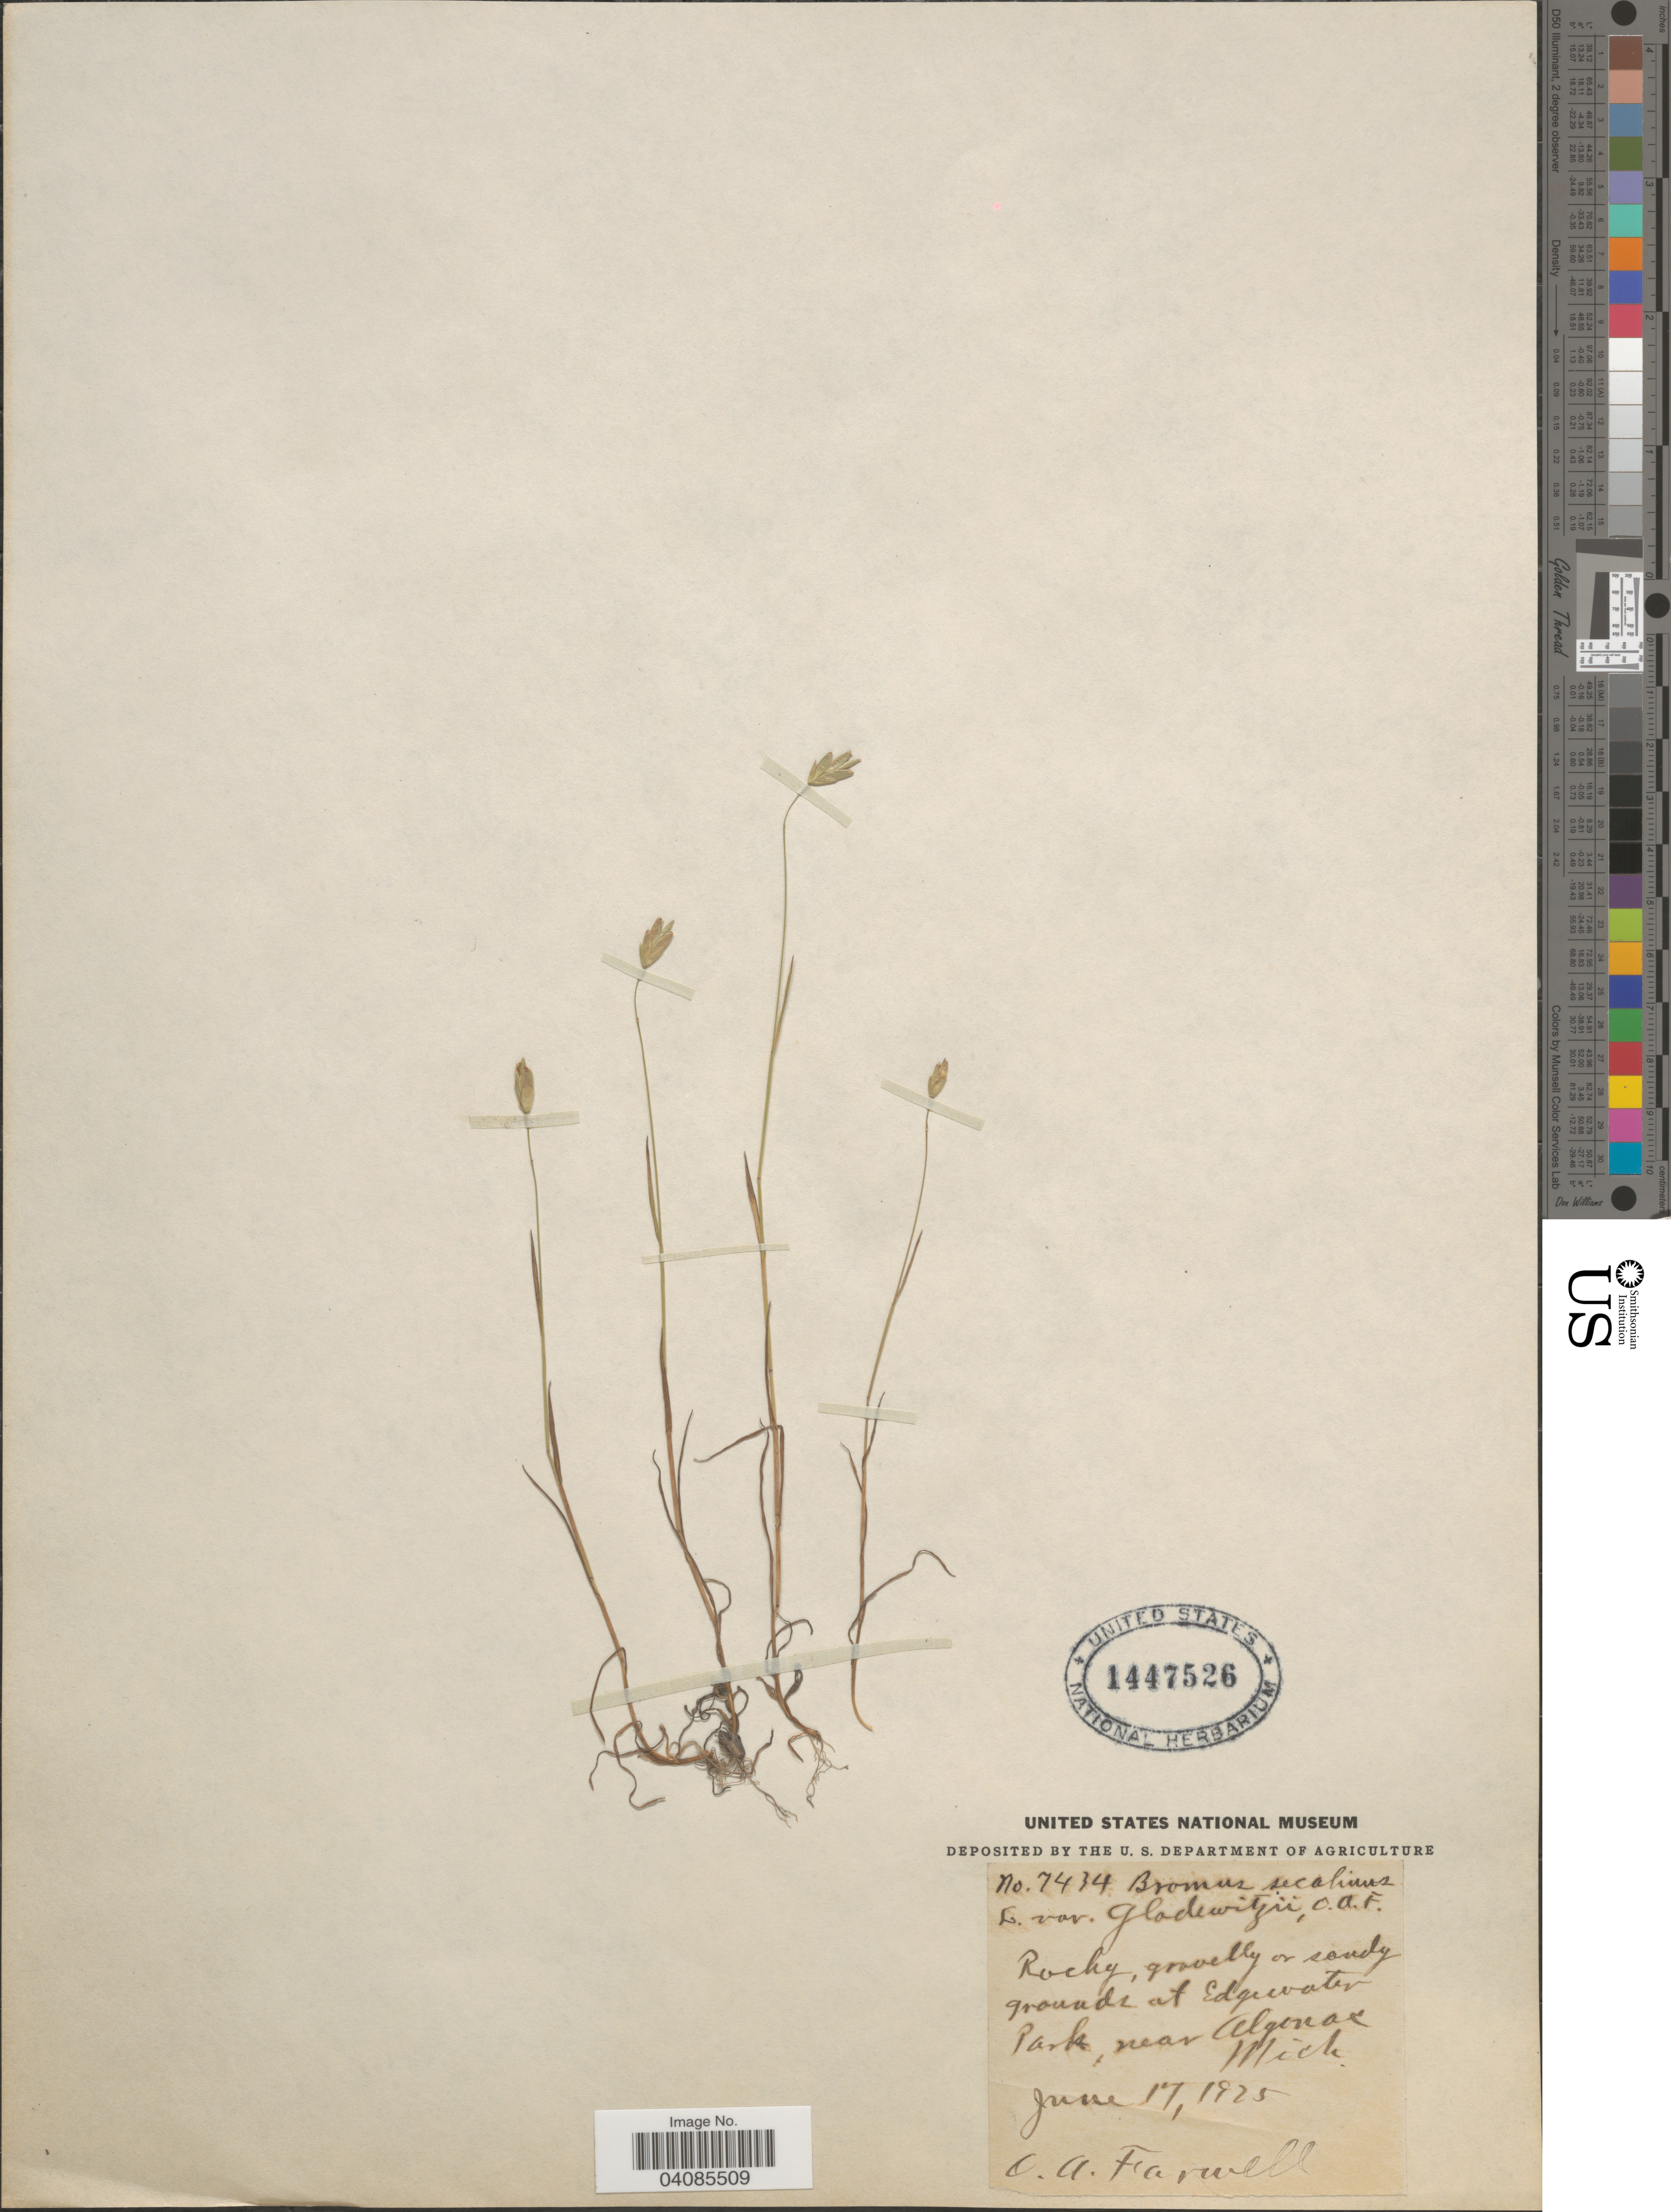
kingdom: Plantae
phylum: Tracheophyta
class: Liliopsida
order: Poales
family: Poaceae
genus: Bromus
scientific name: Bromus secalinus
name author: L.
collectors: O. Farwell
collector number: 7434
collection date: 1925-06-17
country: United States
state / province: Michigan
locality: Rocky, gravelly or sandy grounds at Edgewater Park, near Algonac.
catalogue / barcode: US 1447526